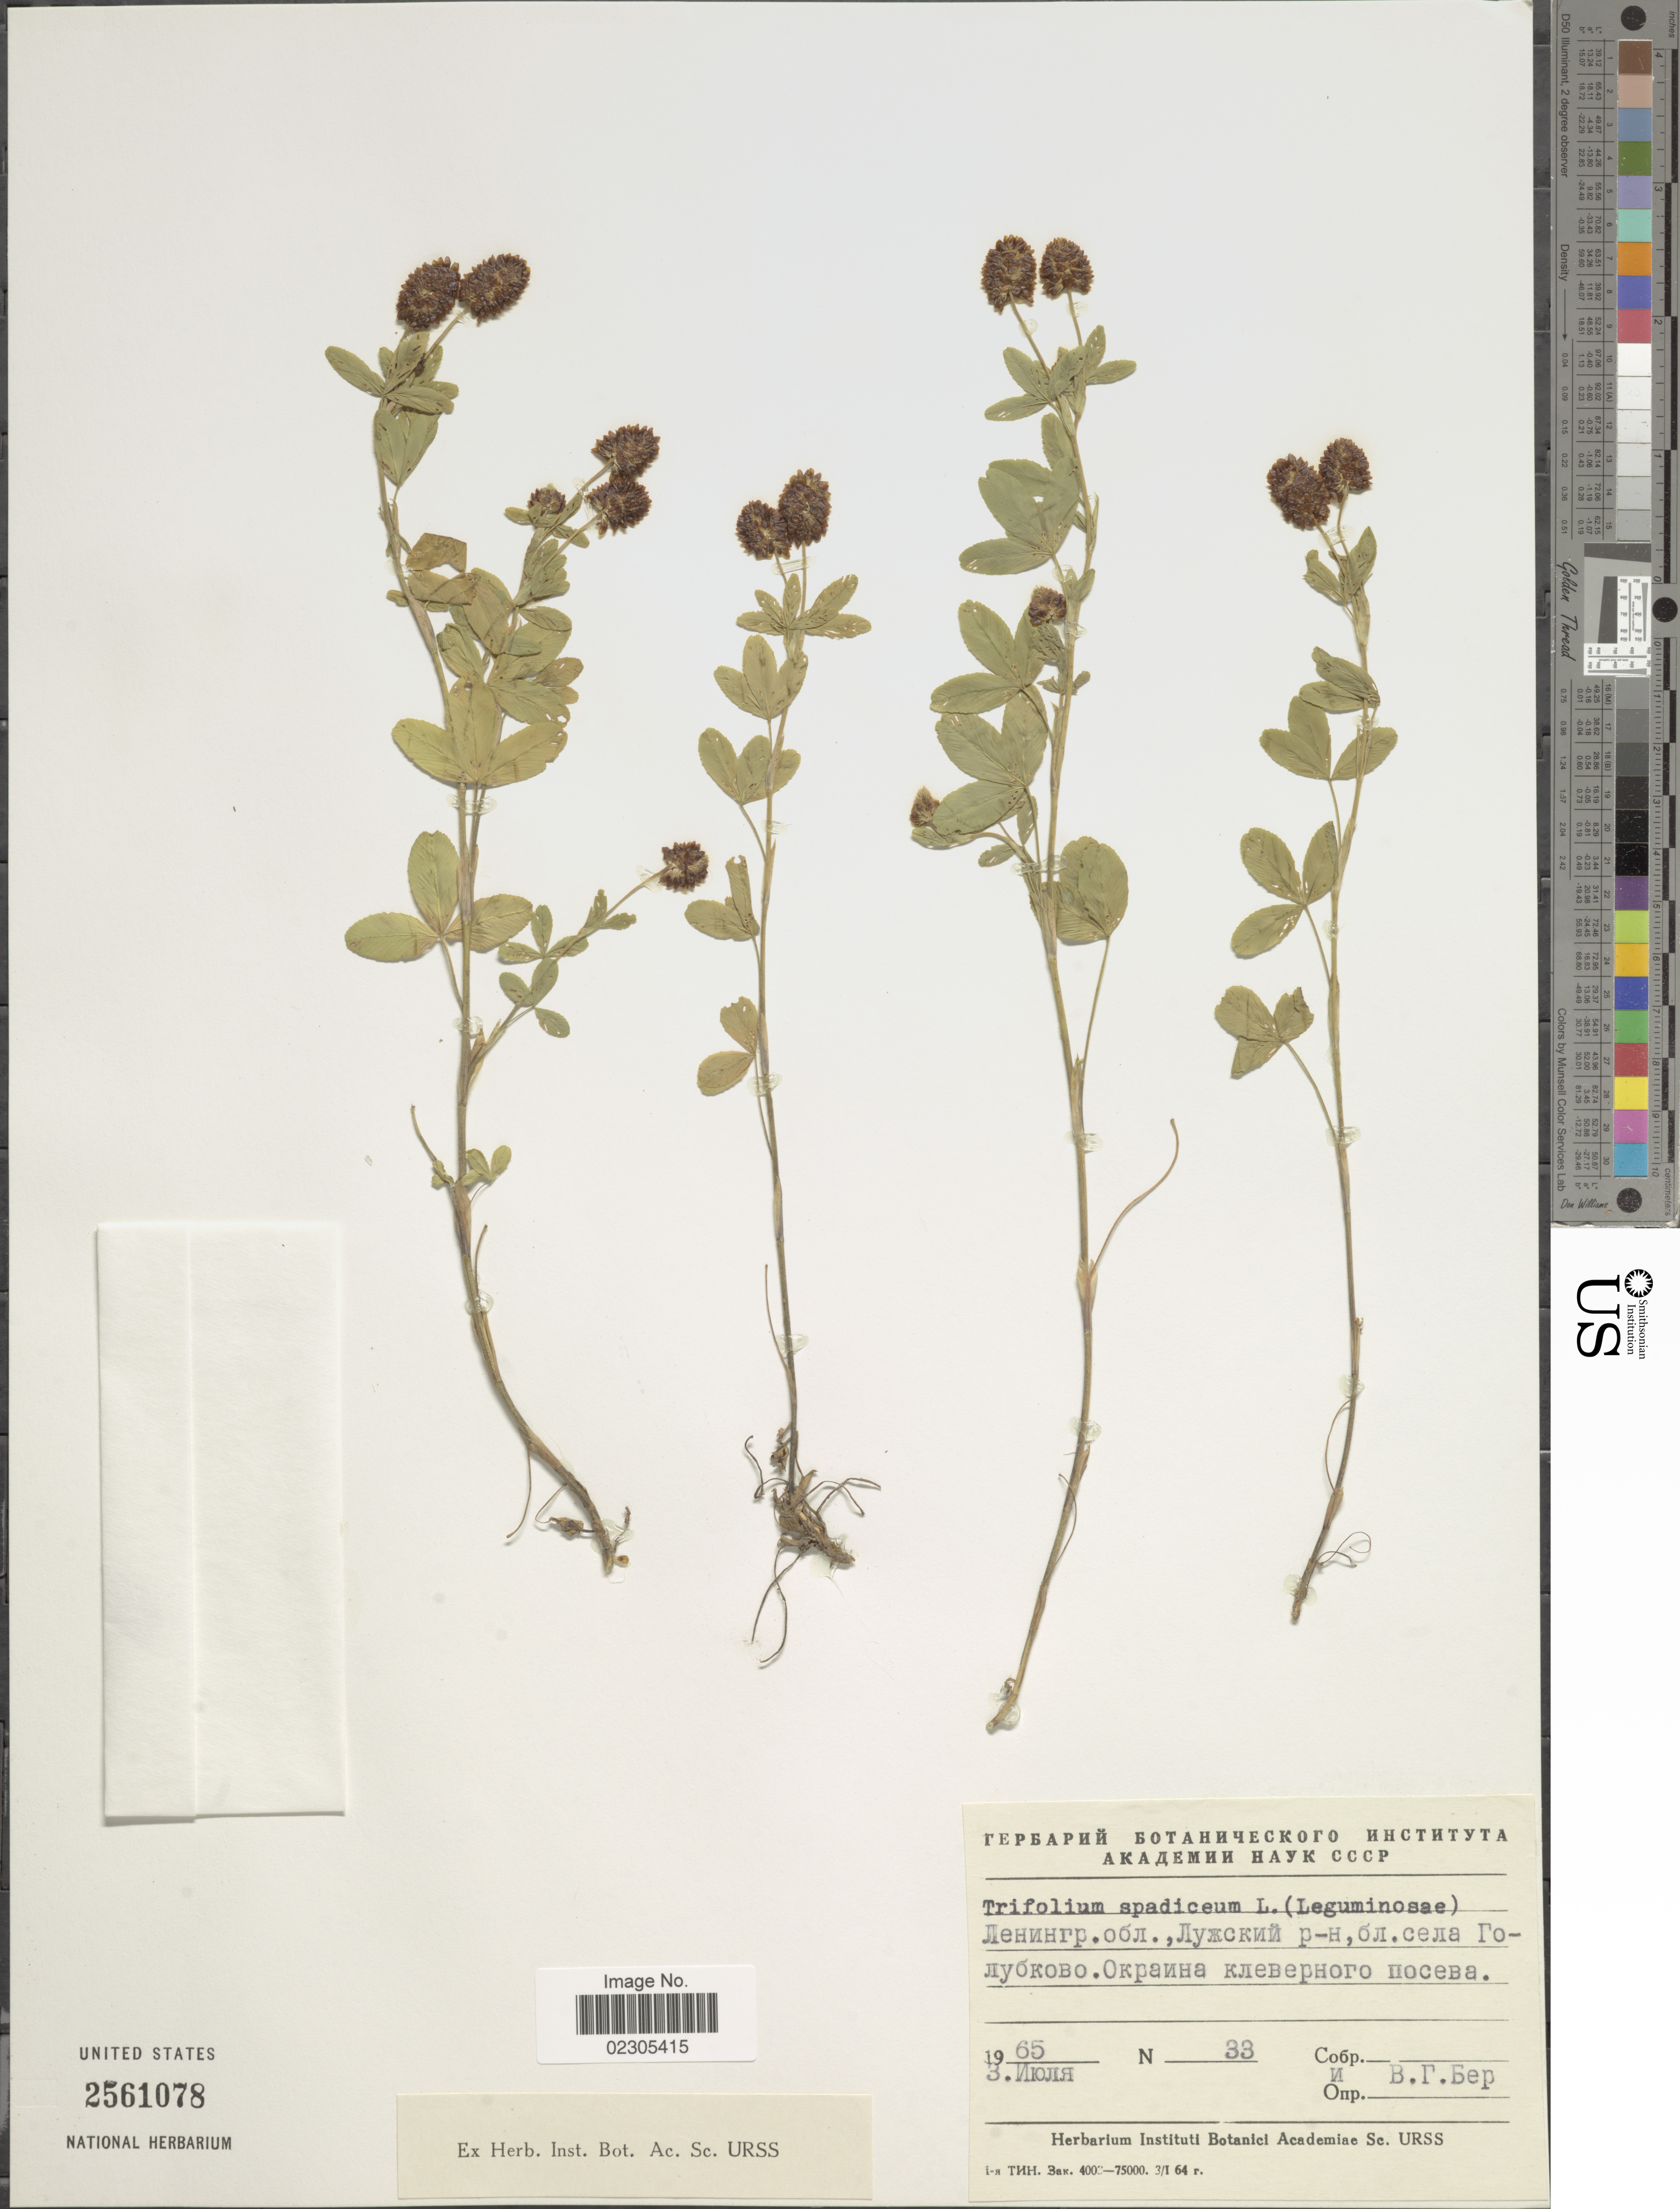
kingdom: Plantae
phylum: Tracheophyta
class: Magnoliopsida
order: Fabales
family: Fabaceae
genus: Trifolium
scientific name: Trifolium spadiceum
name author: L.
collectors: V. Ber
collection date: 1965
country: Russian Federation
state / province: Leningrad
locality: Luga rayon, near Golubkovo village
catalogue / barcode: US 2561078